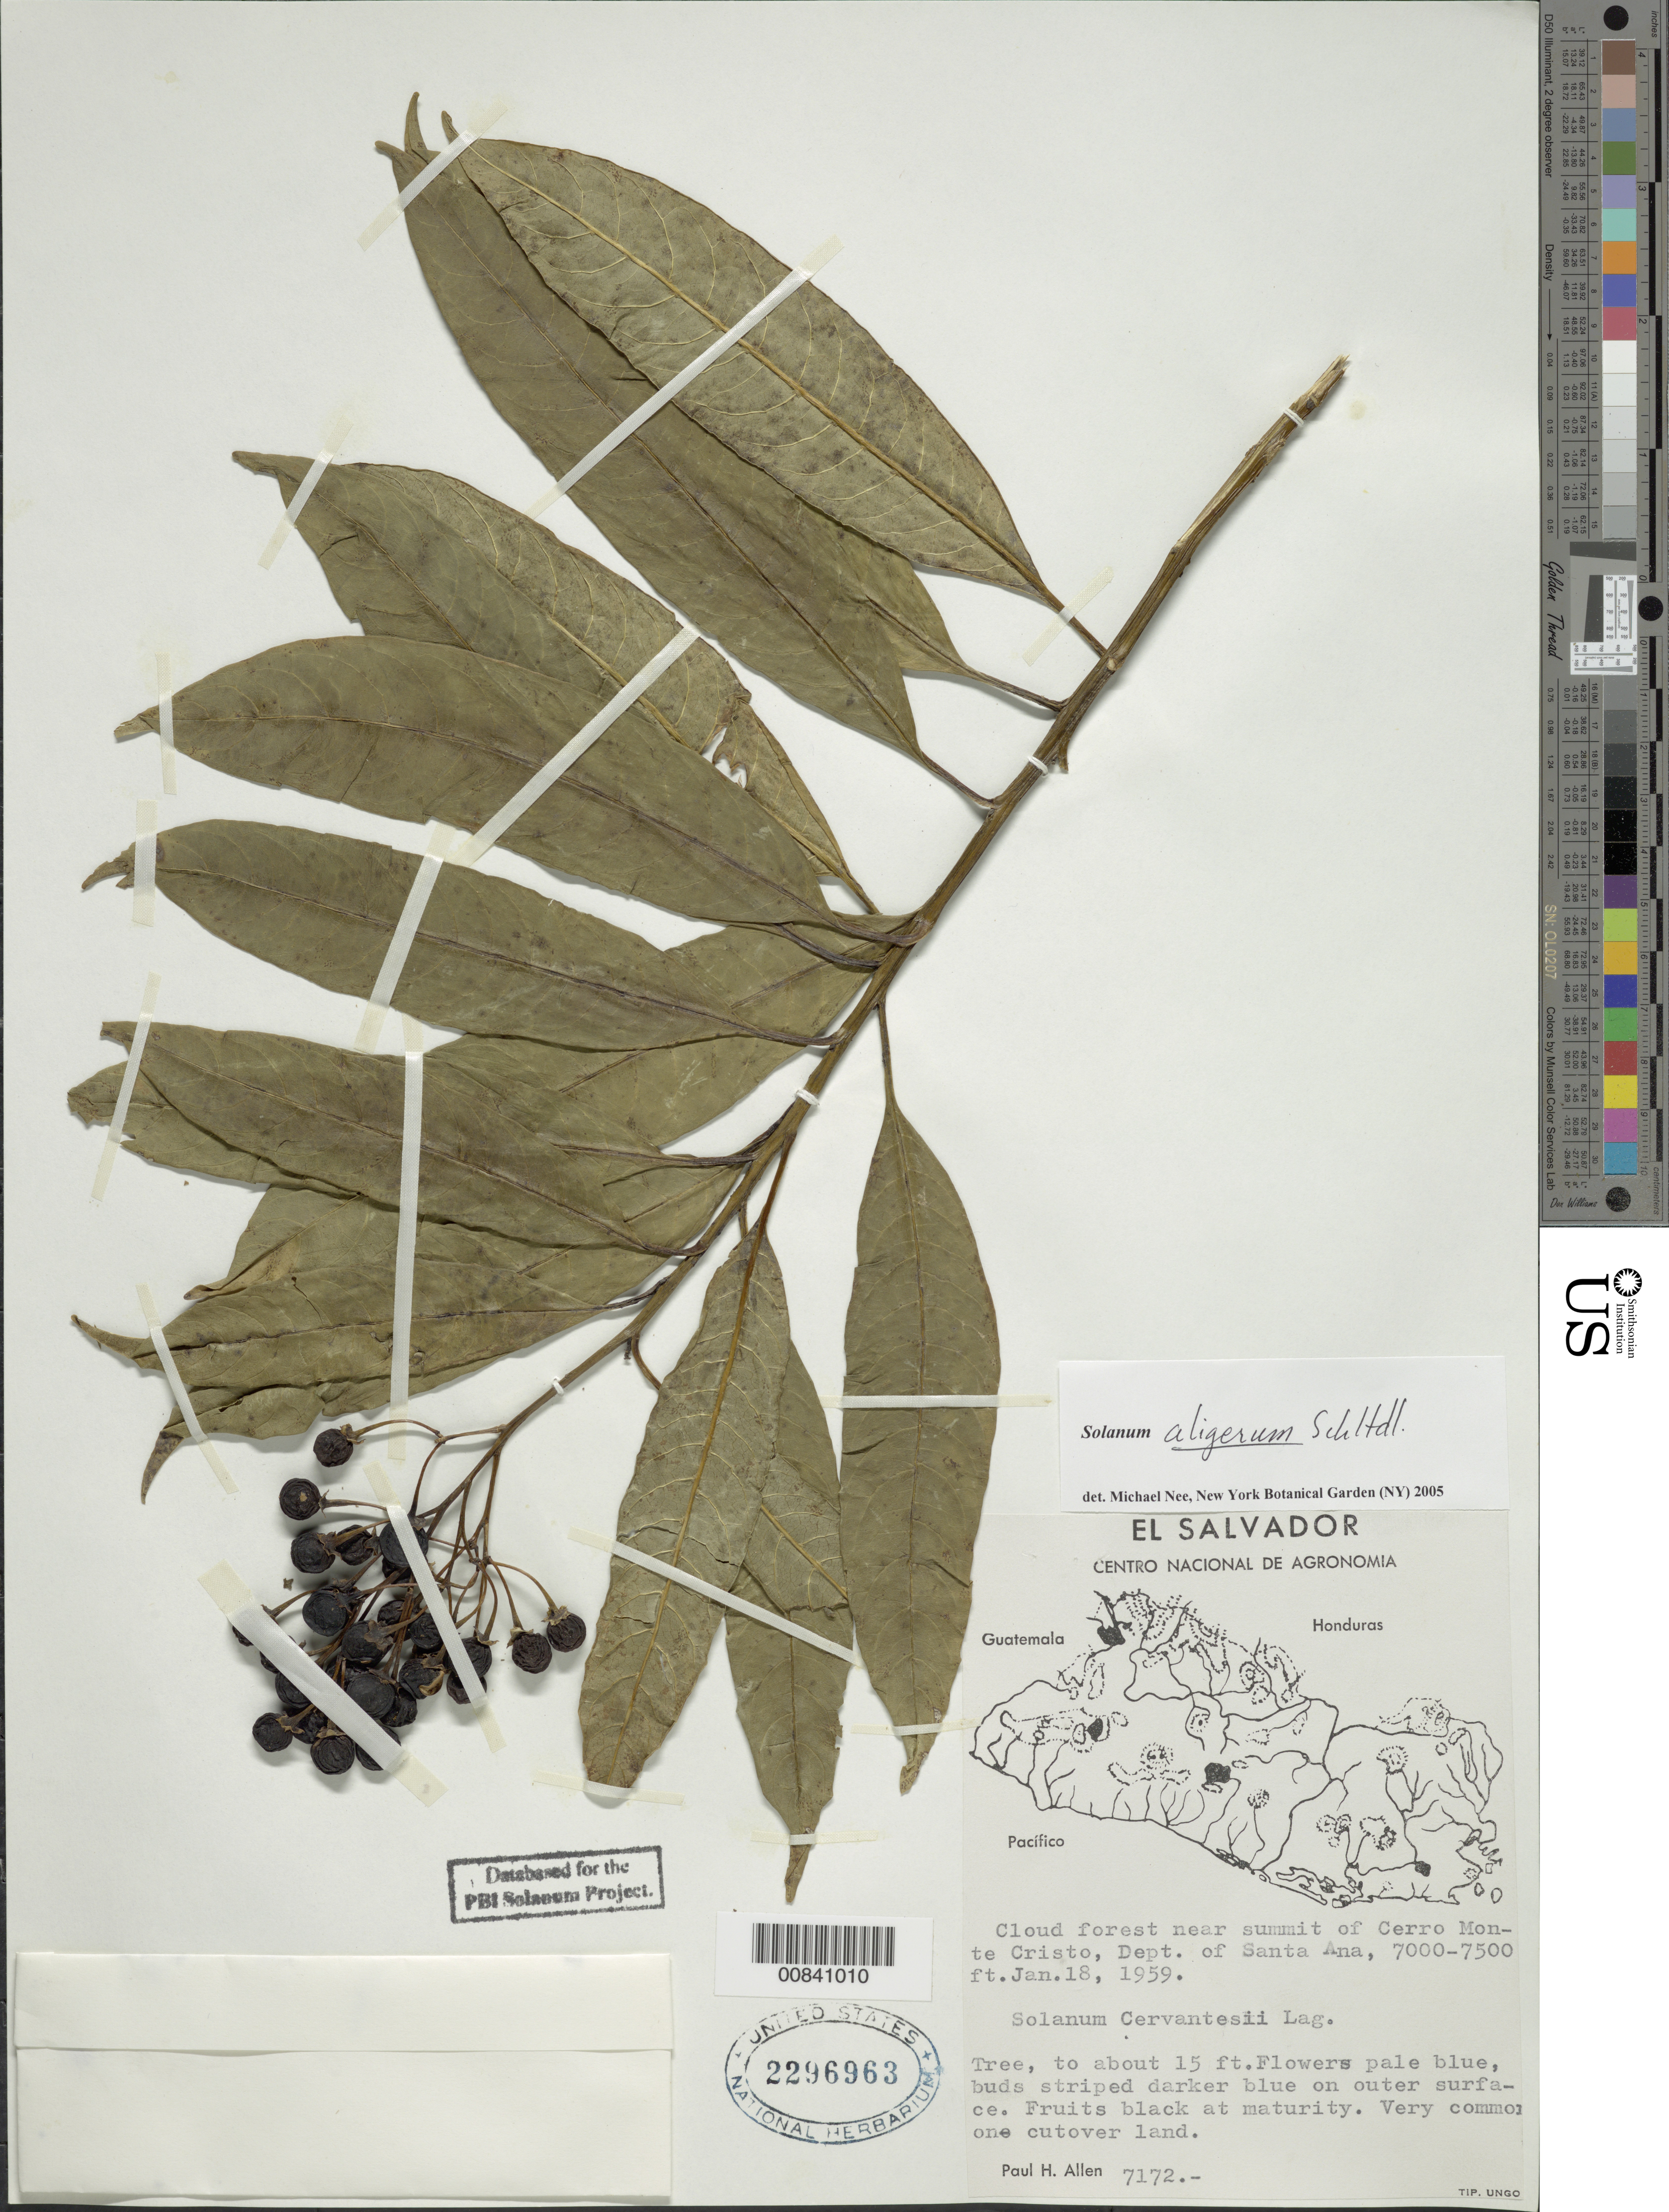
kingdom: Plantae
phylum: Tracheophyta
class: Magnoliopsida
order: Solanales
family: Solanaceae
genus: Solanum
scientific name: Solanum aligerum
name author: Schltdl.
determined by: Knapp, S. D.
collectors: P. H. Allen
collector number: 7172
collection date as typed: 18 Jan 1959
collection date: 1959-01-18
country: El Salvador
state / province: Santa Ana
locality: Near summit of Cerro Monte Cristo.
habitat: Cloud forest.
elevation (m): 2134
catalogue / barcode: US 2296963